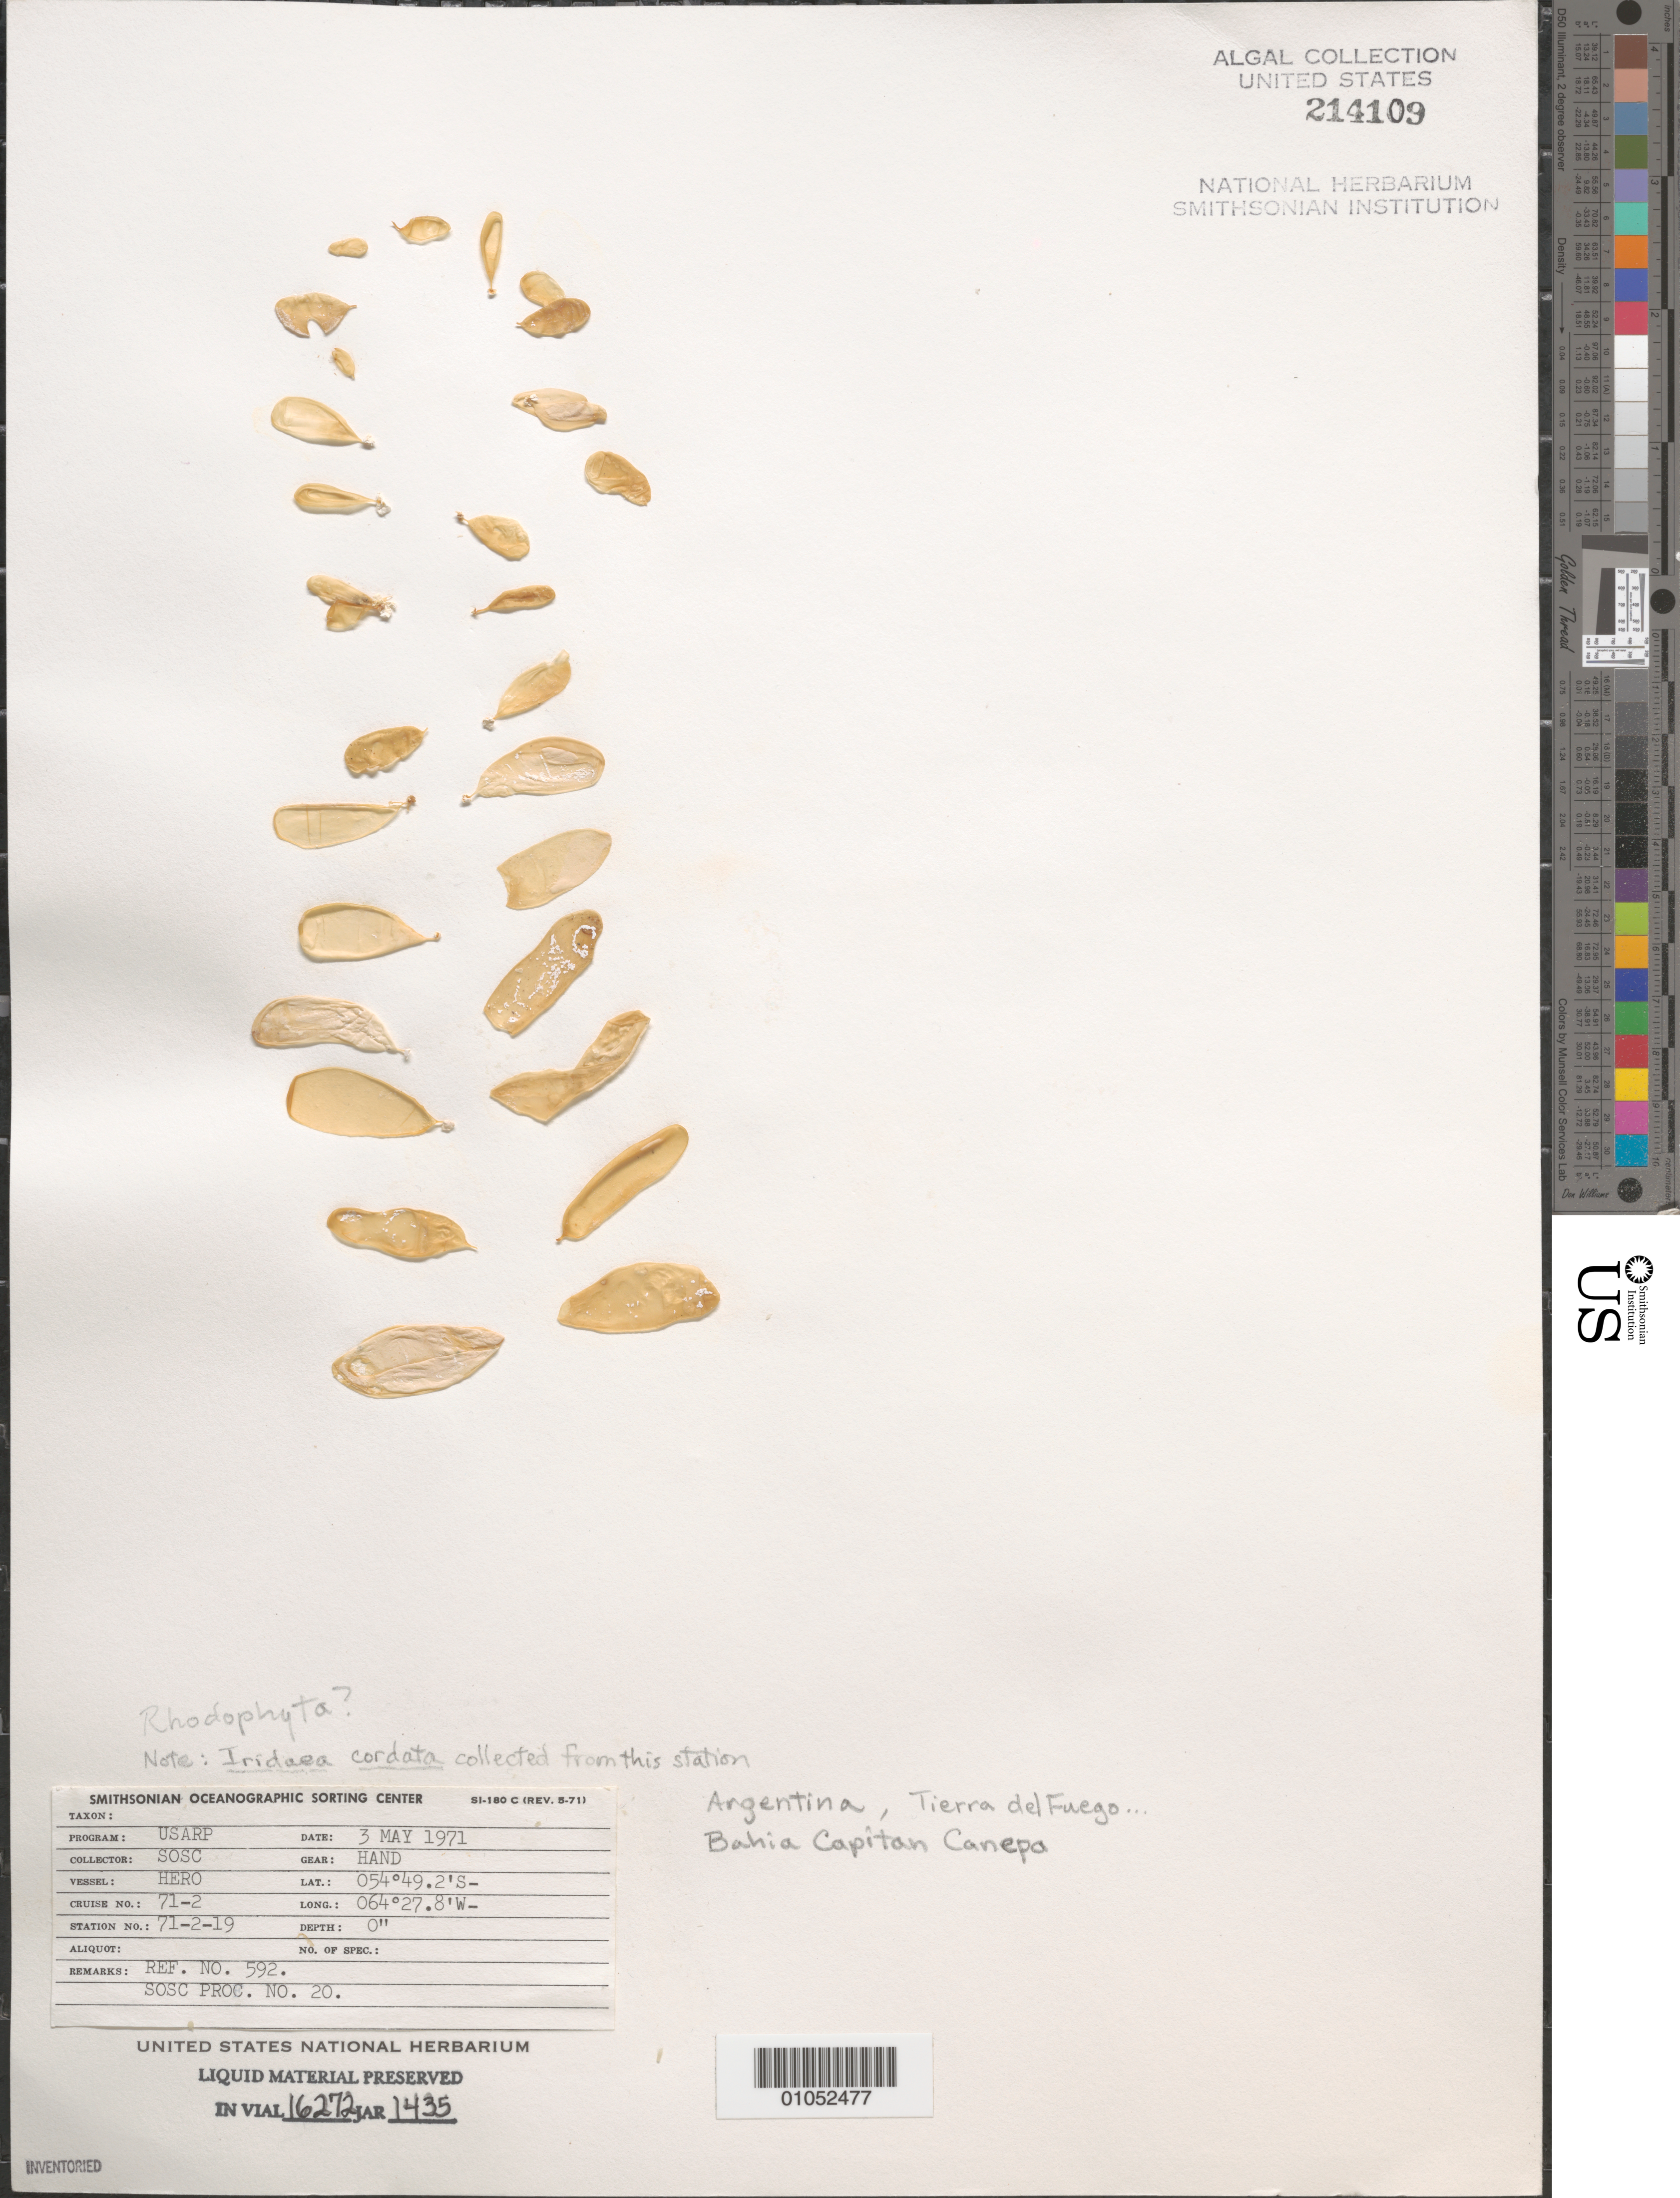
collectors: SOSC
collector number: Station 71-2-19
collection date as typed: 03 May 1971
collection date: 1971-05-03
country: Argentina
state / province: Tierra del Fuego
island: Isla de los Estados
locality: Bahia Capitan Canepa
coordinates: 059 49.2'S, 064 27.8'W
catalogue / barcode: US 214109